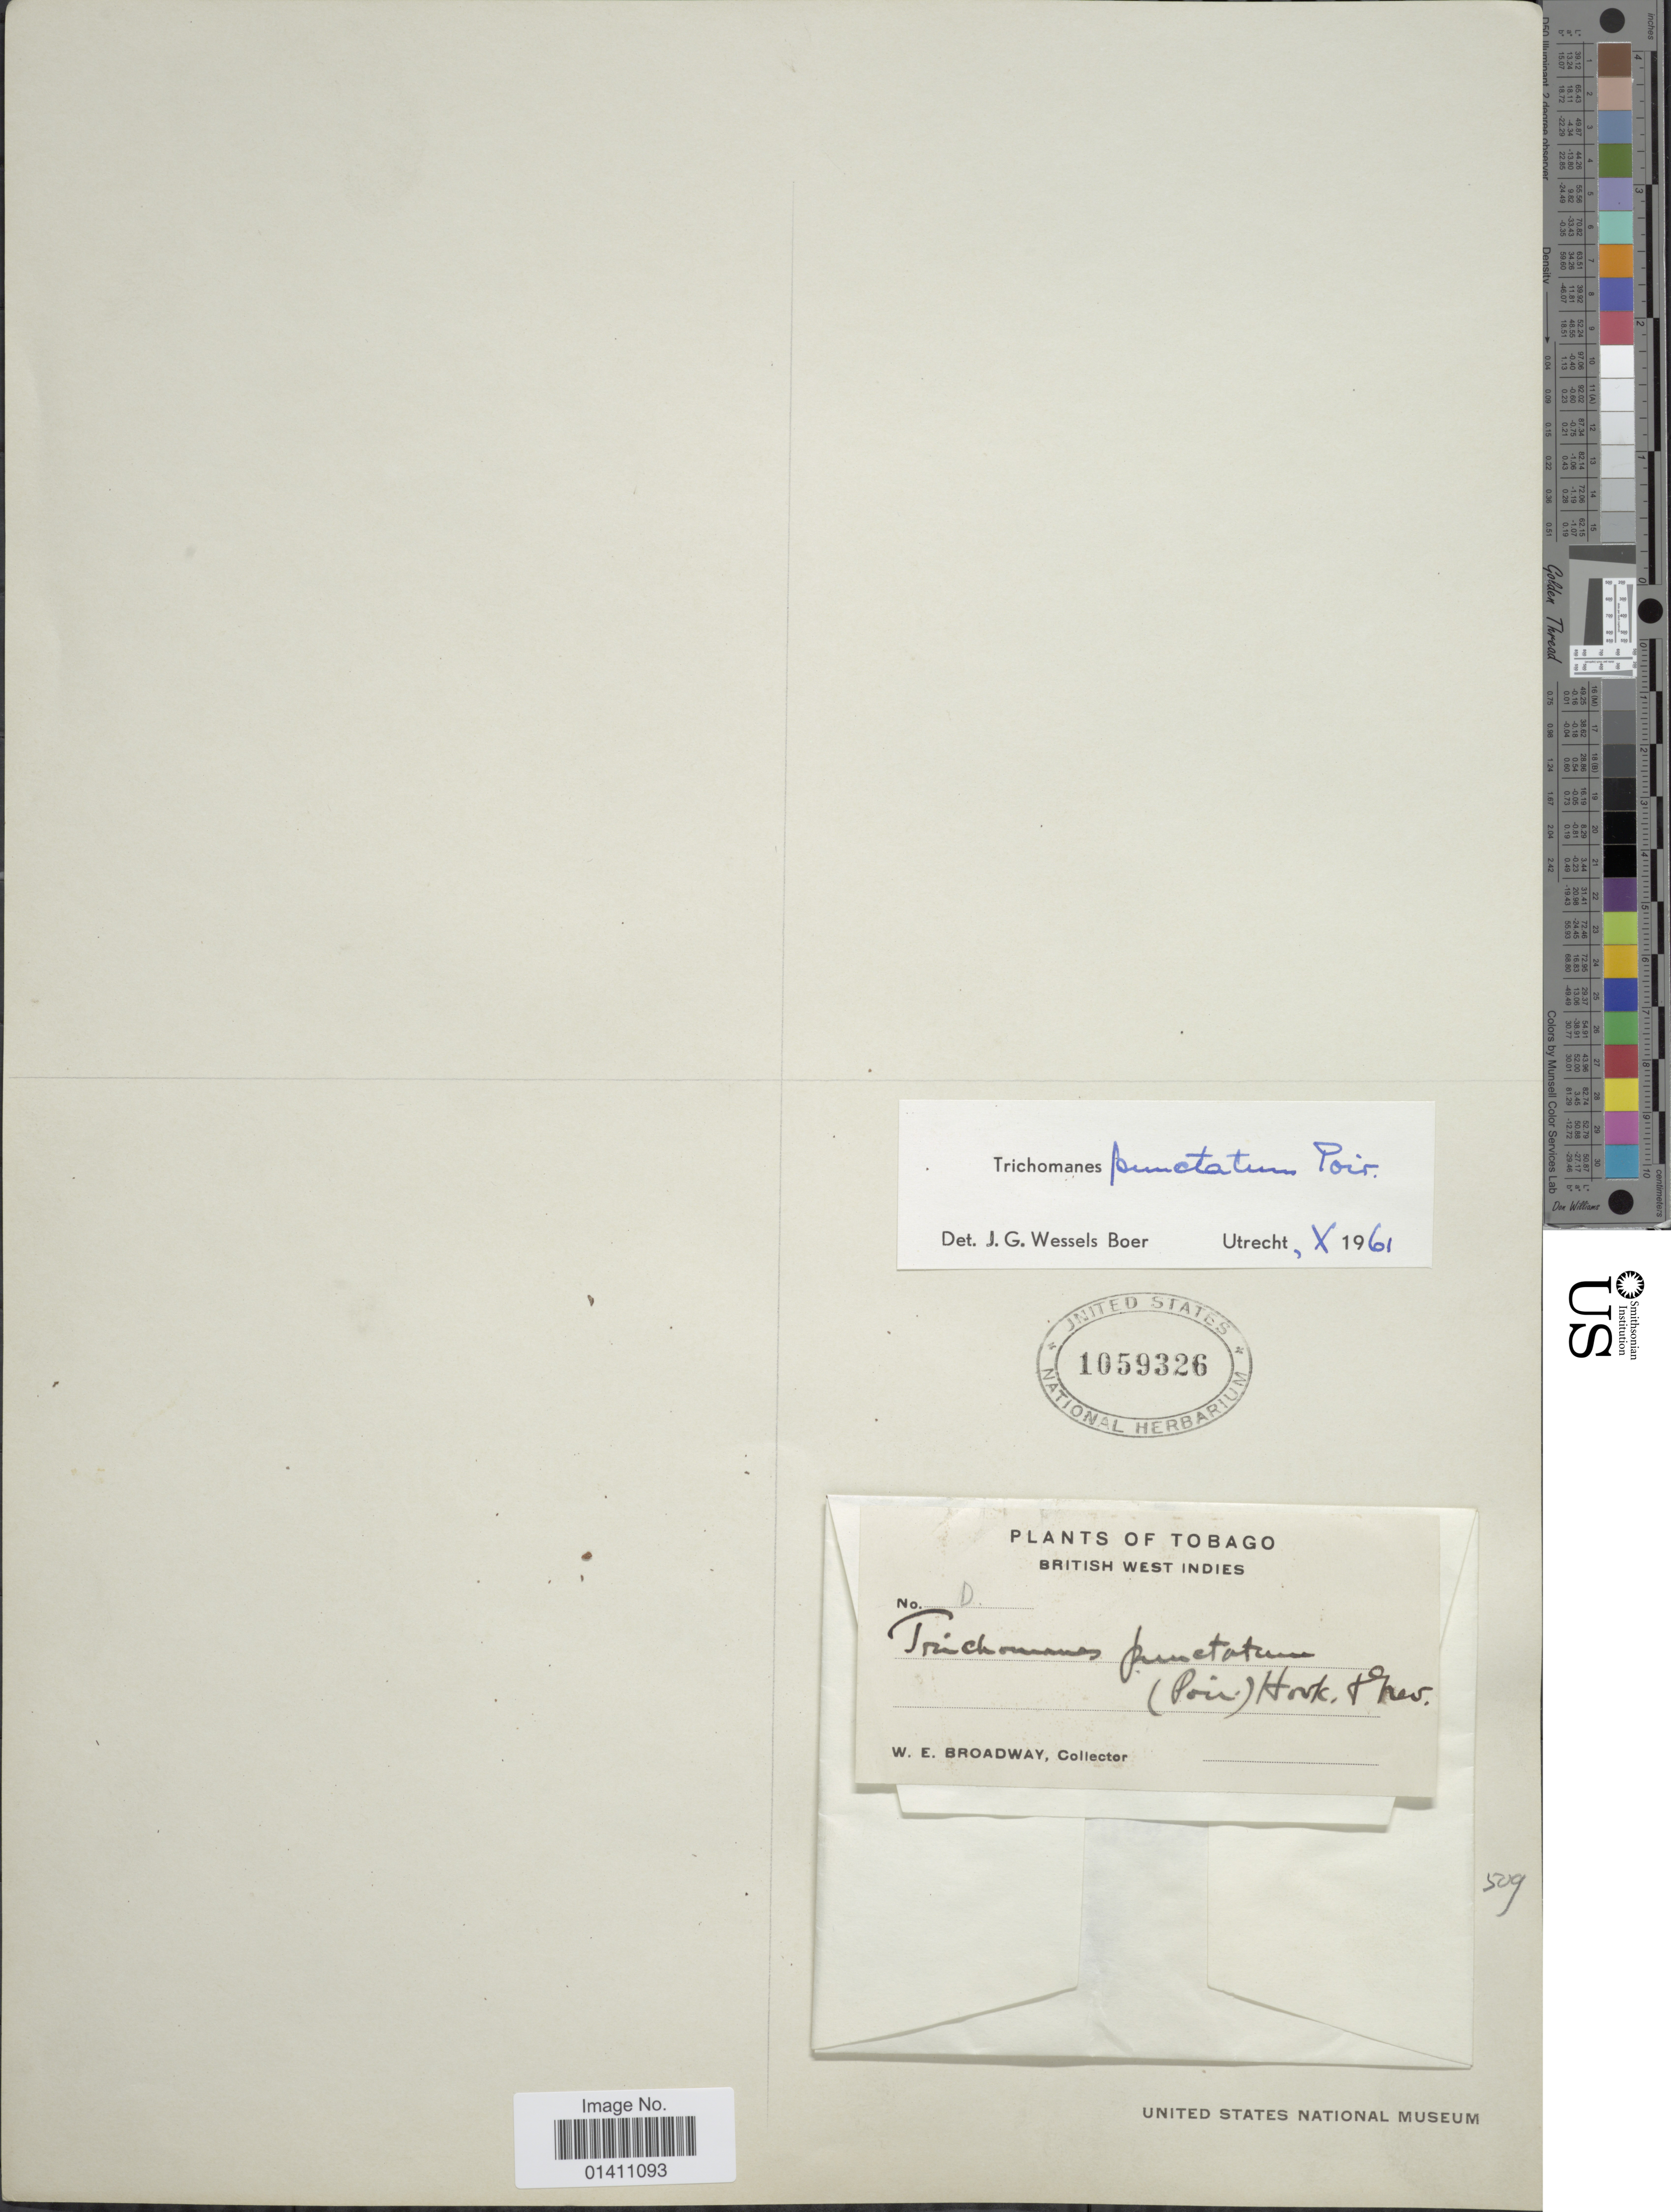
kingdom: Plantae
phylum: Tracheophyta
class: Polypodiopsida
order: Hymenophyllales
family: Hymenophyllaceae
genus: Didymoglossum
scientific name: Didymoglossum punctatum subsp. punctatum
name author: (Poir.) Desv.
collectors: W. E. Broadway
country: Trinidad and Tobago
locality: Tobago. British West Indies.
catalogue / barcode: US 1059326